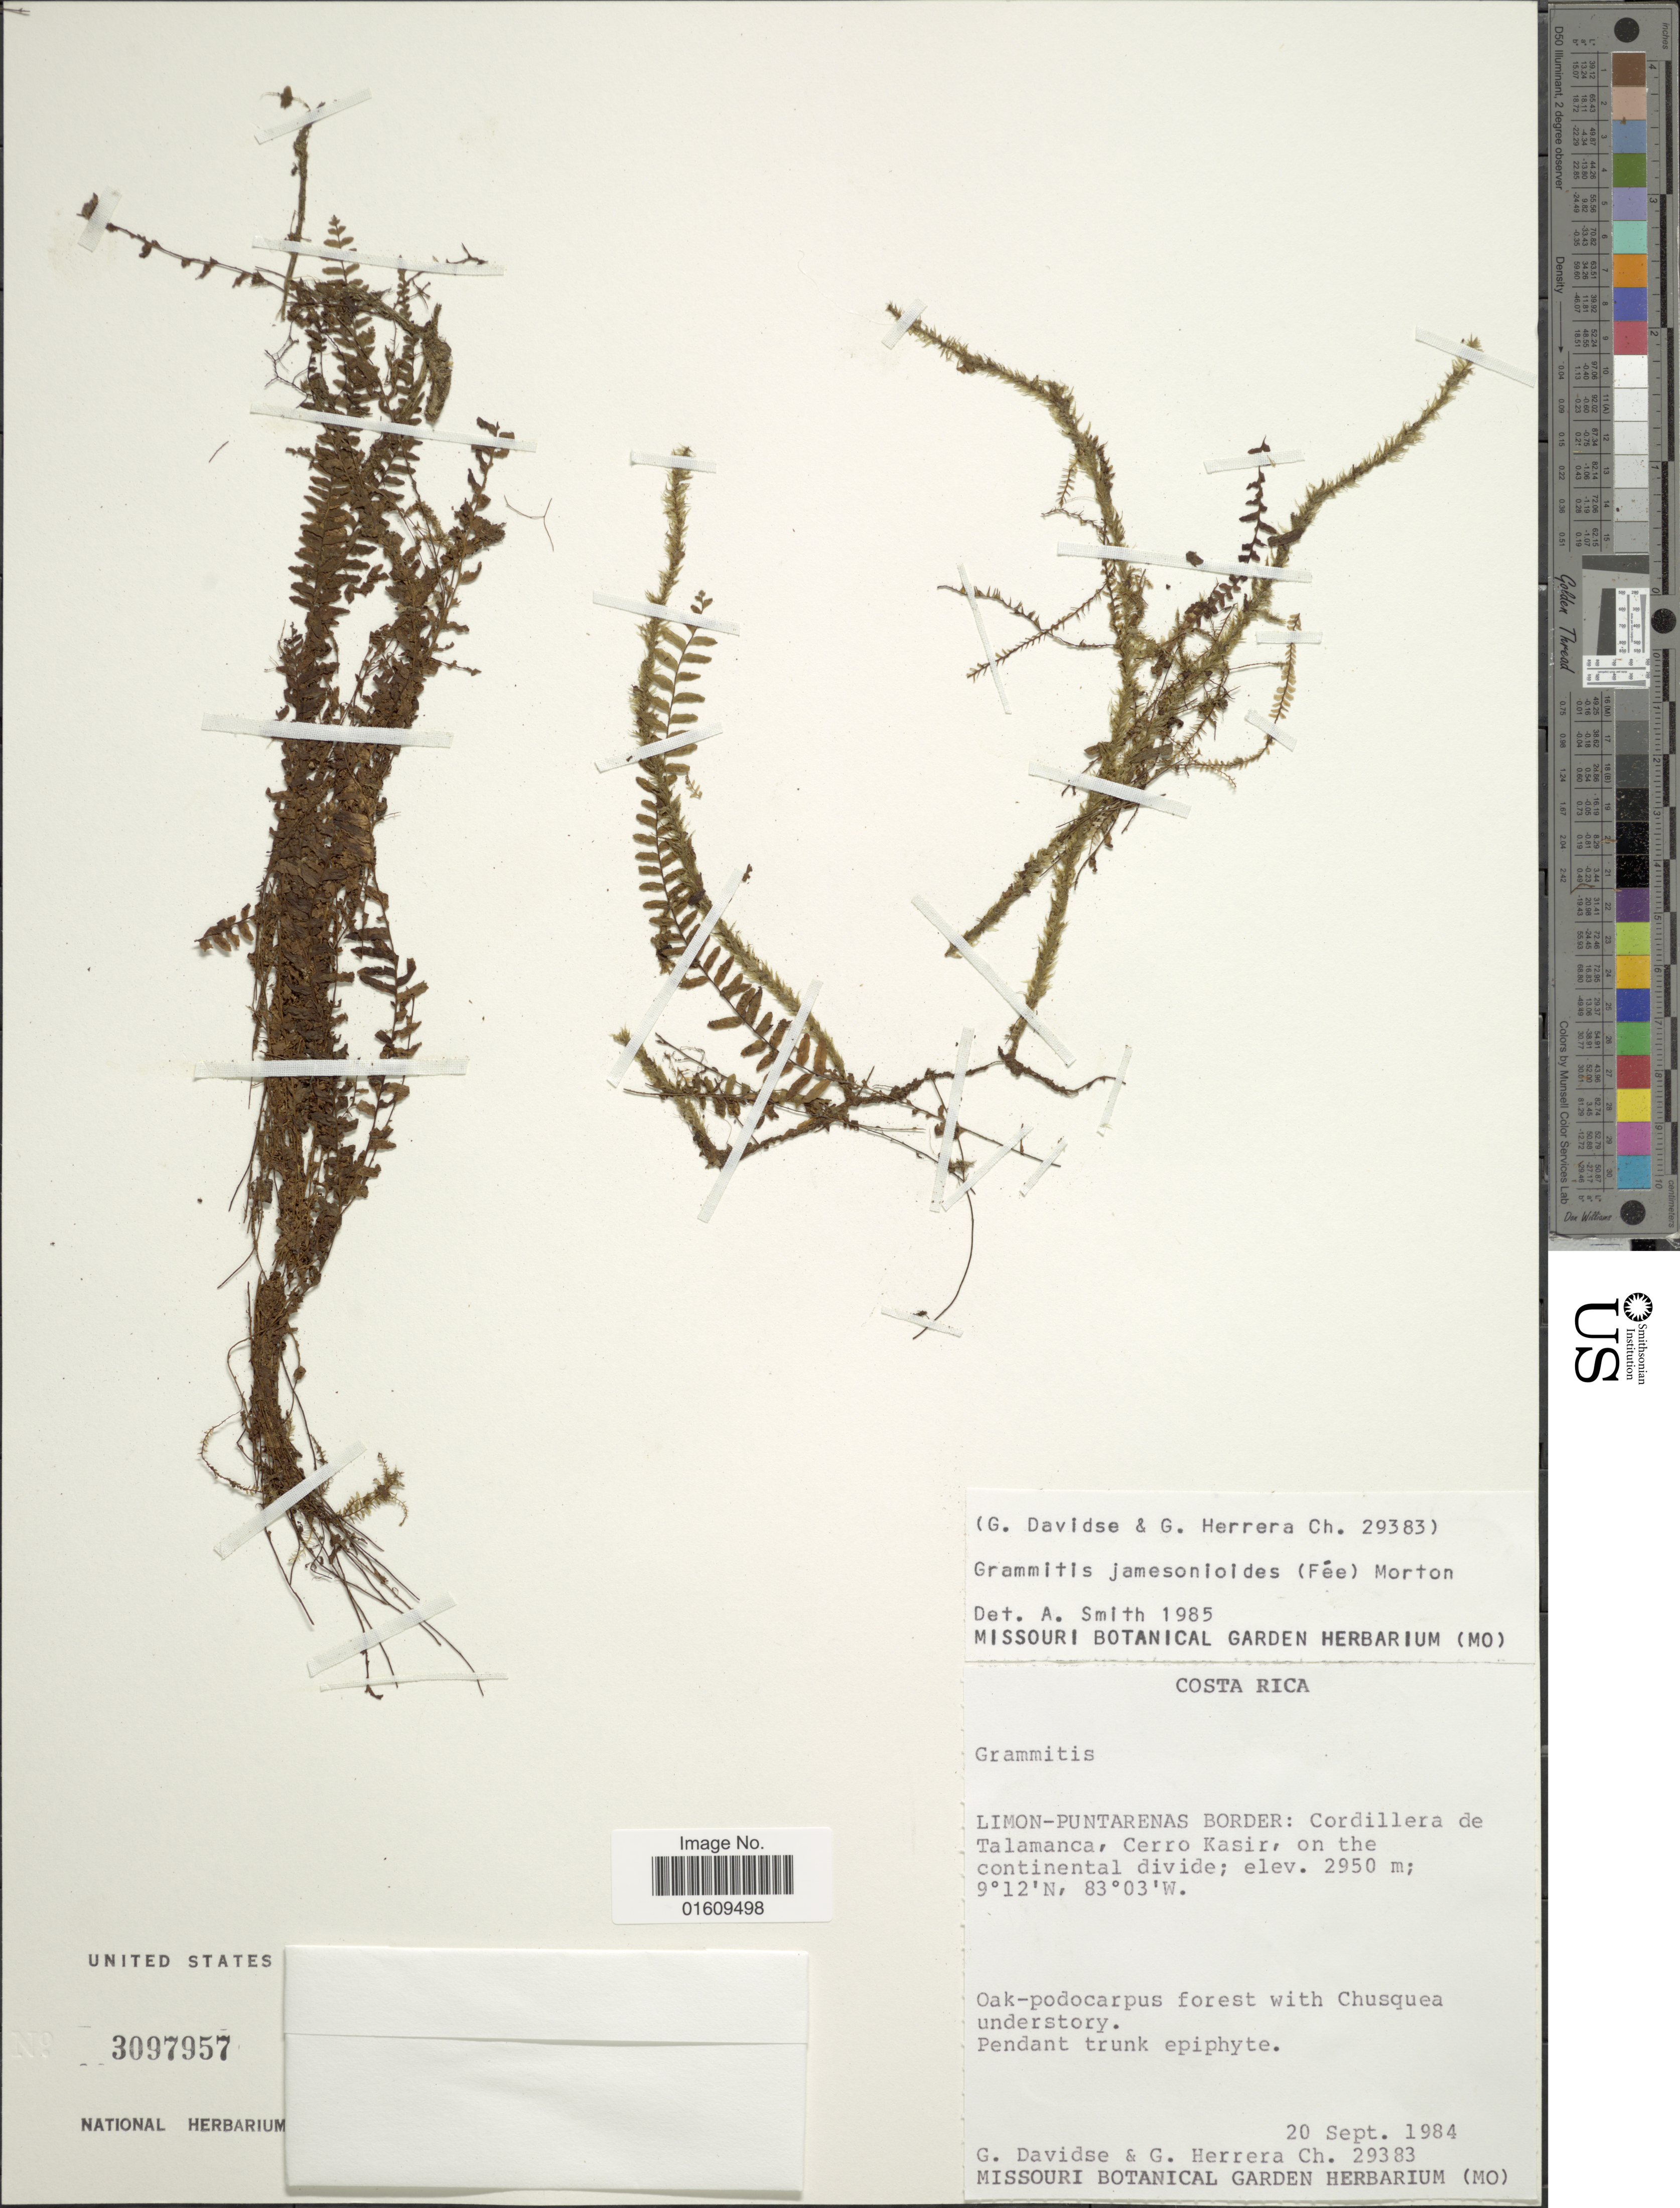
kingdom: Plantae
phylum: Tracheophyta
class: Polypodiopsida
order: Polypodiales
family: Polypodiaceae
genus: Galactodenia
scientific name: Galactodenia subscabra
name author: (Klotzsch) Sundue & Labiak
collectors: G. Davidse & G. Herrera Ch.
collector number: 29383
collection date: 1984-09-20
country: Costa Rica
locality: Limon - Puntarenas Border: Cordilera de Talamanca, Cerro Kasir, on the continetel divide.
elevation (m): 2950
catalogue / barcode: US 3097957